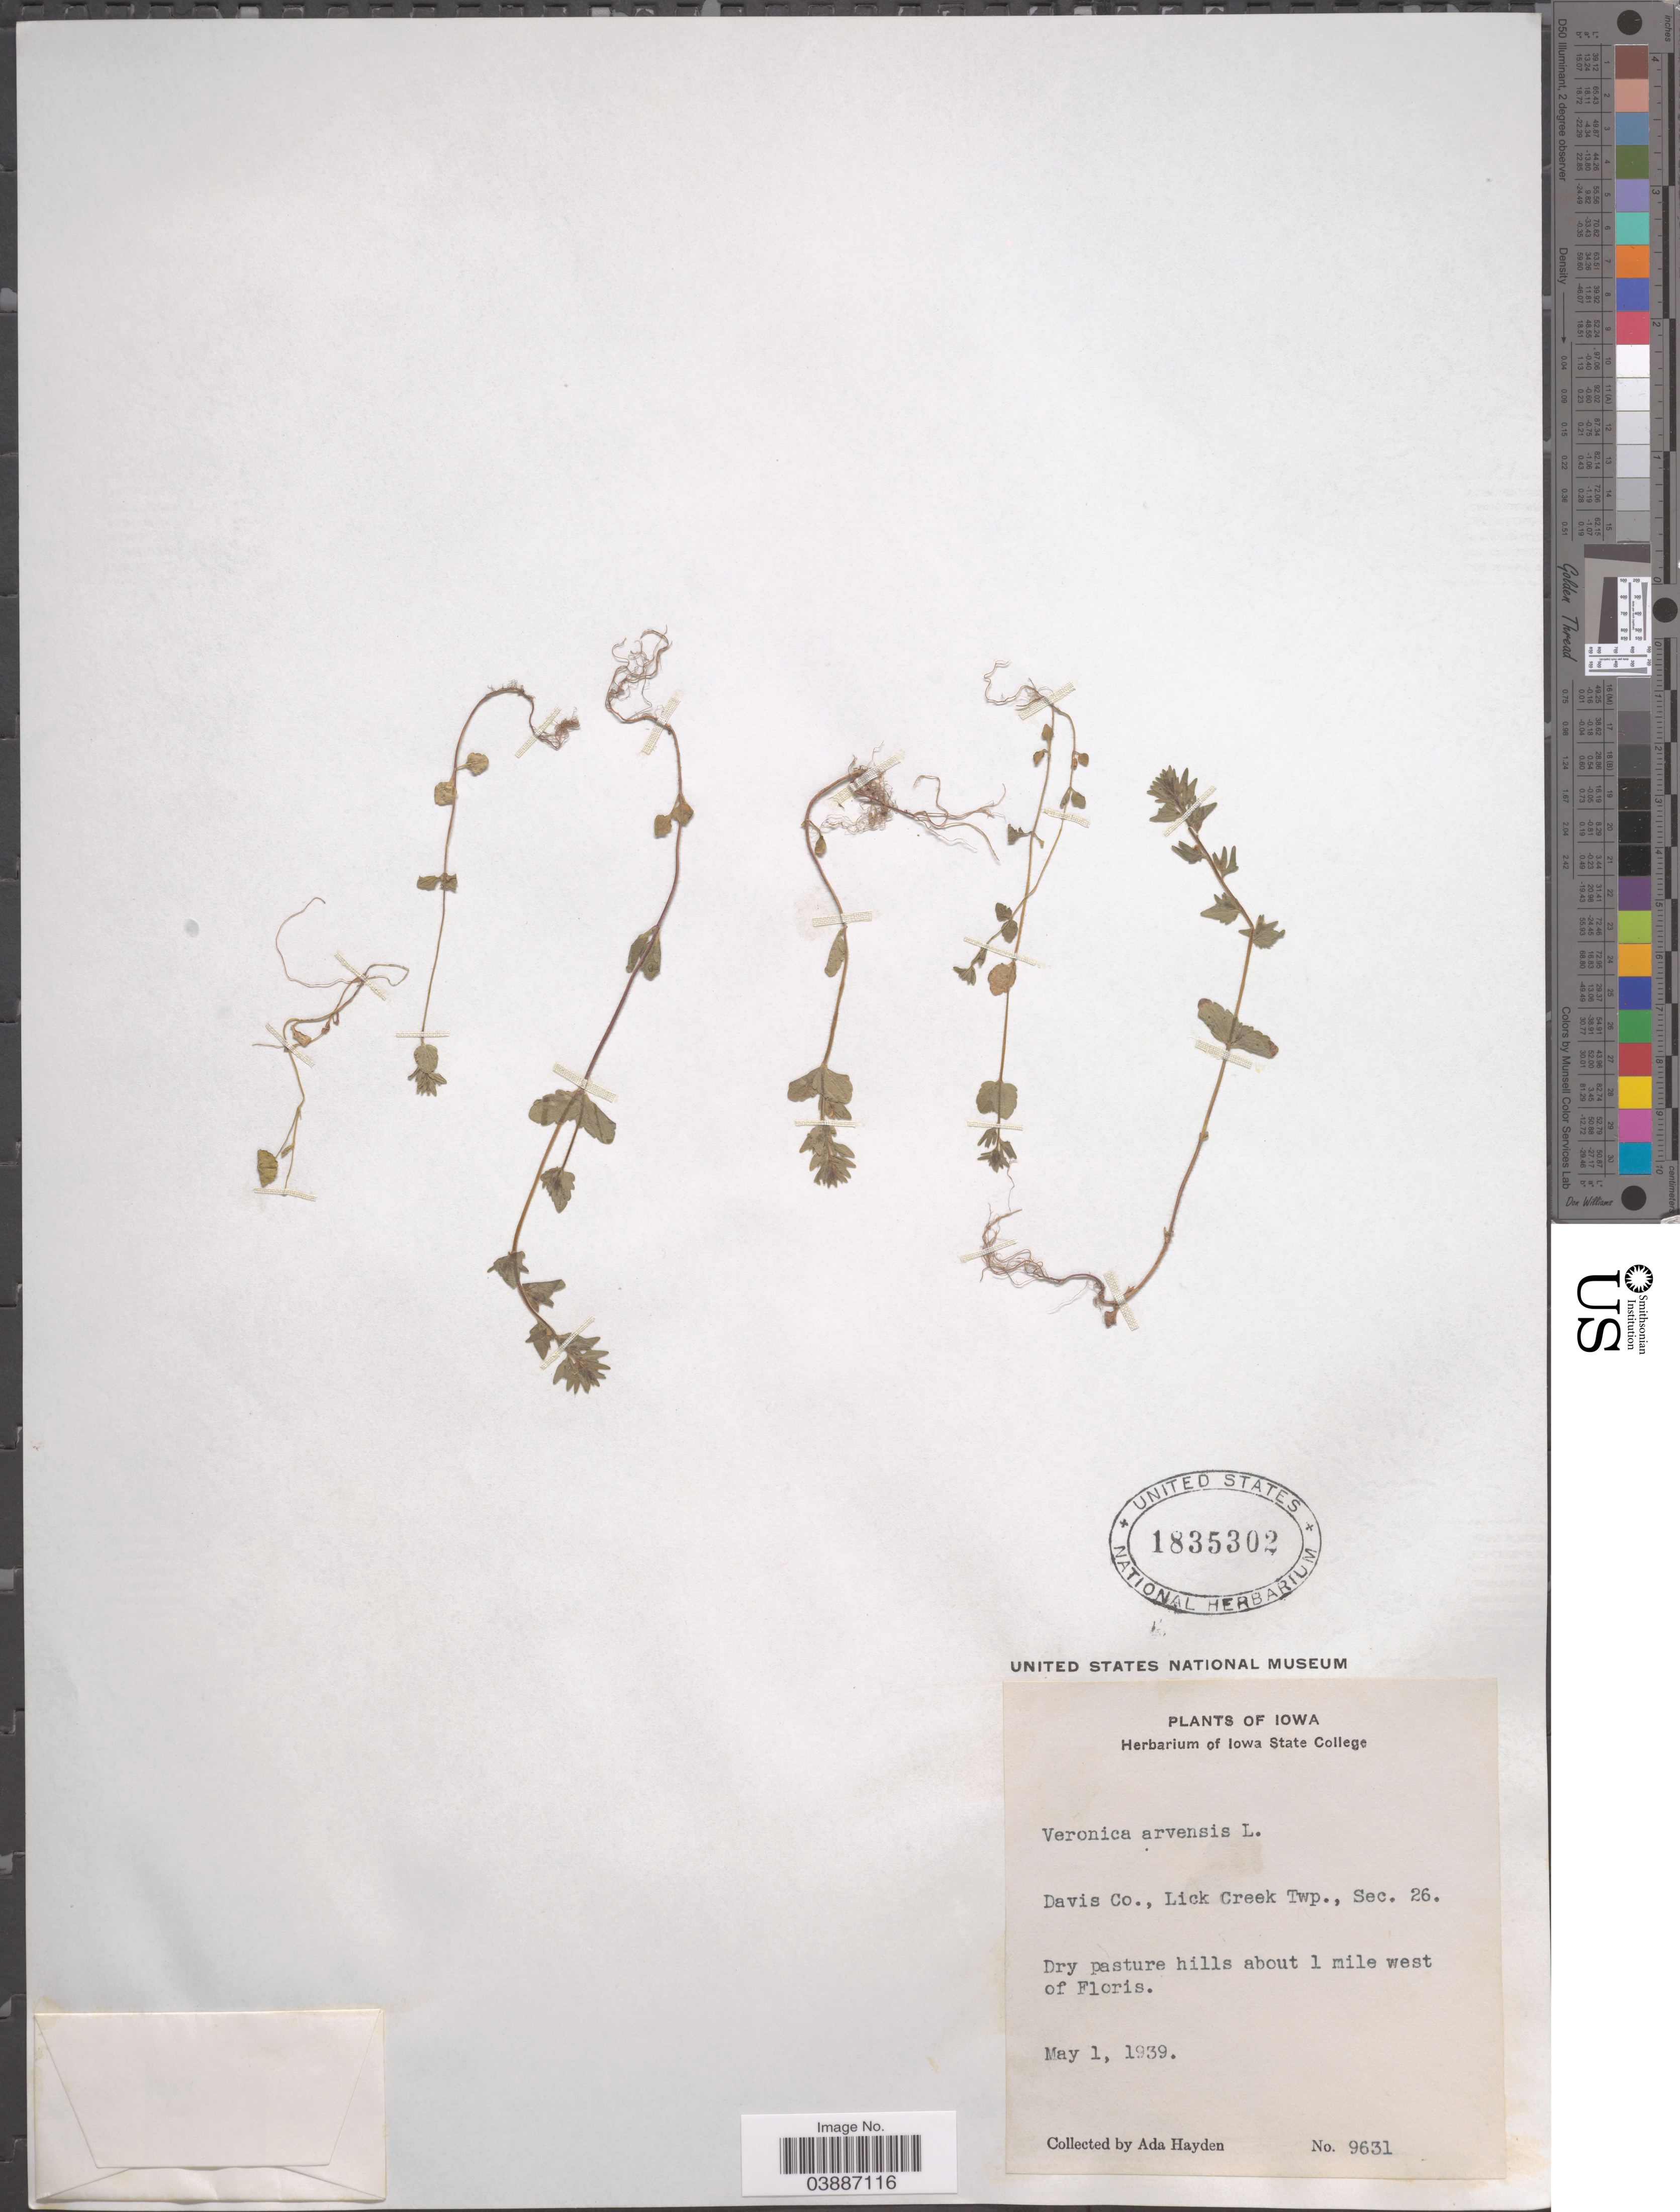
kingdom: Plantae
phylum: Tracheophyta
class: Magnoliopsida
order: Lamiales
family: Plantaginaceae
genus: Veronica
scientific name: Veronica arvensis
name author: L.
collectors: Ada Hayden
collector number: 9631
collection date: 1939-05-01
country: United States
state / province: Iowa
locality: Davis Co., Lick Creek Twp., Sec. 26. Dry pasture hills about 1 miles west of Floris.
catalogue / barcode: US 1835302